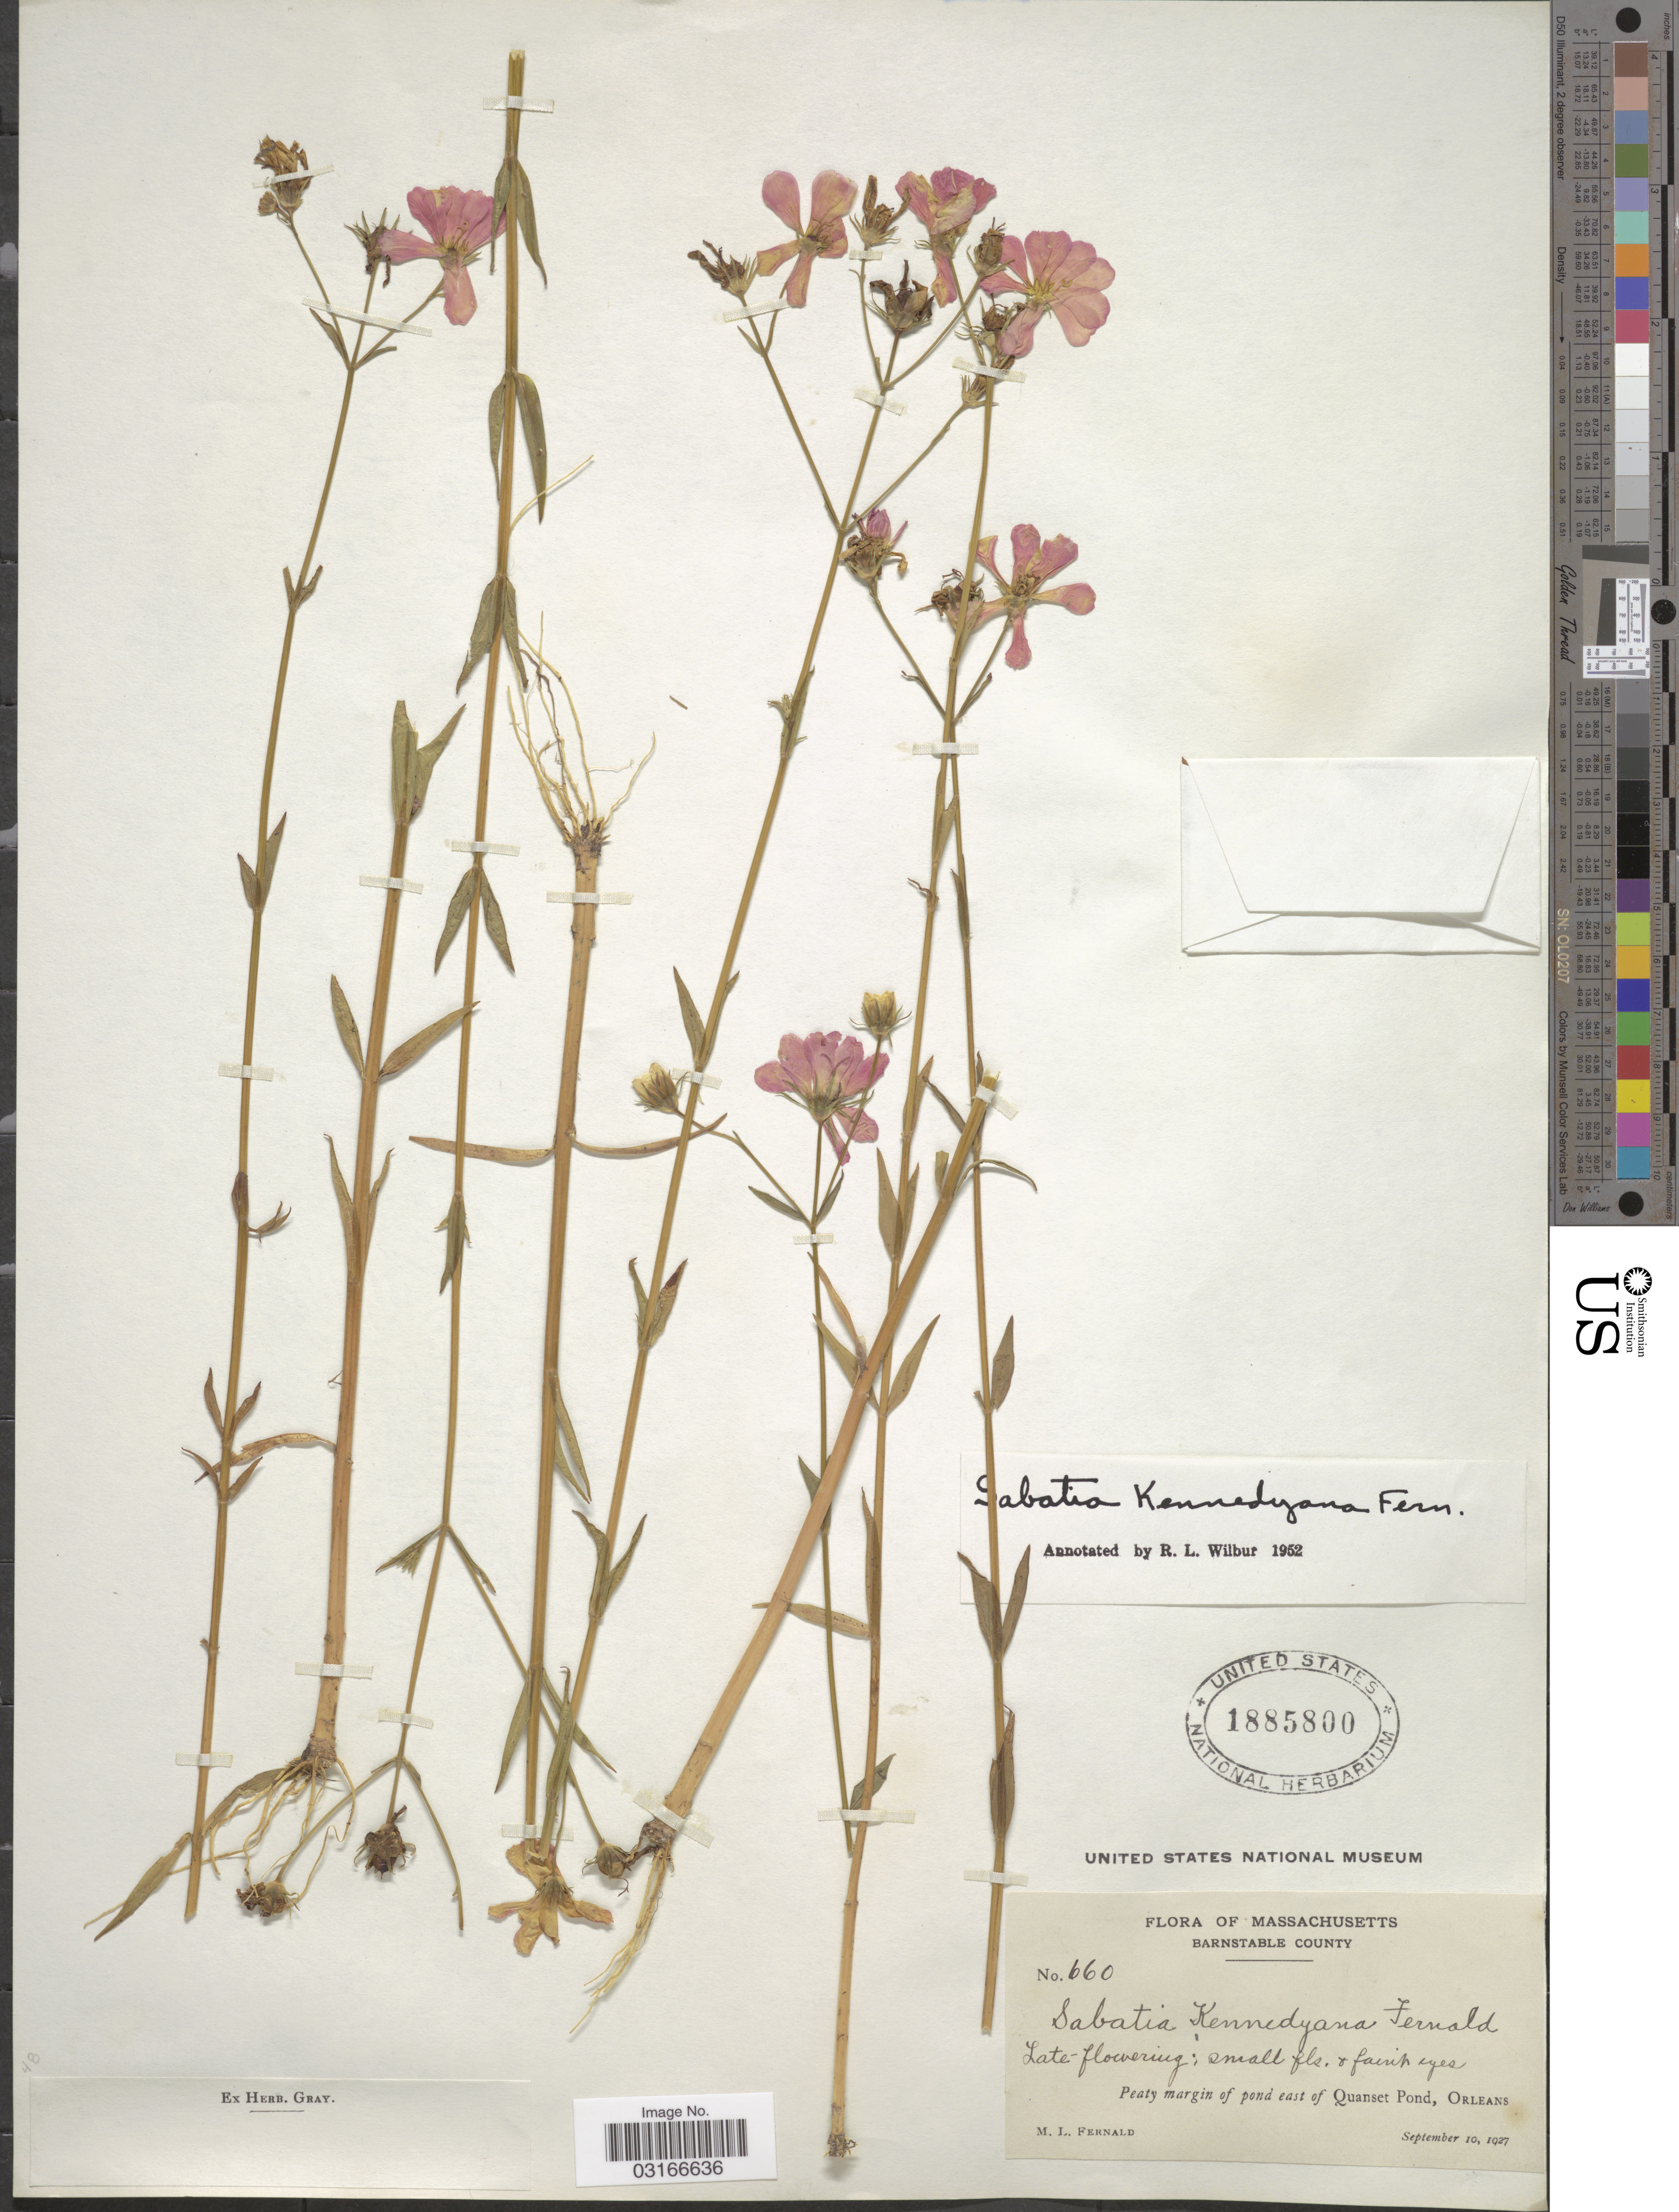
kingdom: Plantae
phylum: Tracheophyta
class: Magnoliopsida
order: Gentianales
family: Gentianaceae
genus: Sabatia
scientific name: Sabatia kennedyana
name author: Fernald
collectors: M. L. Fernald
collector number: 660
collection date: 1927-09-10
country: United States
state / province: Massachusetts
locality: Barnstable County, Peaty margin of pond east of Quanset Pond, Orleans.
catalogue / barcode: US 1885800